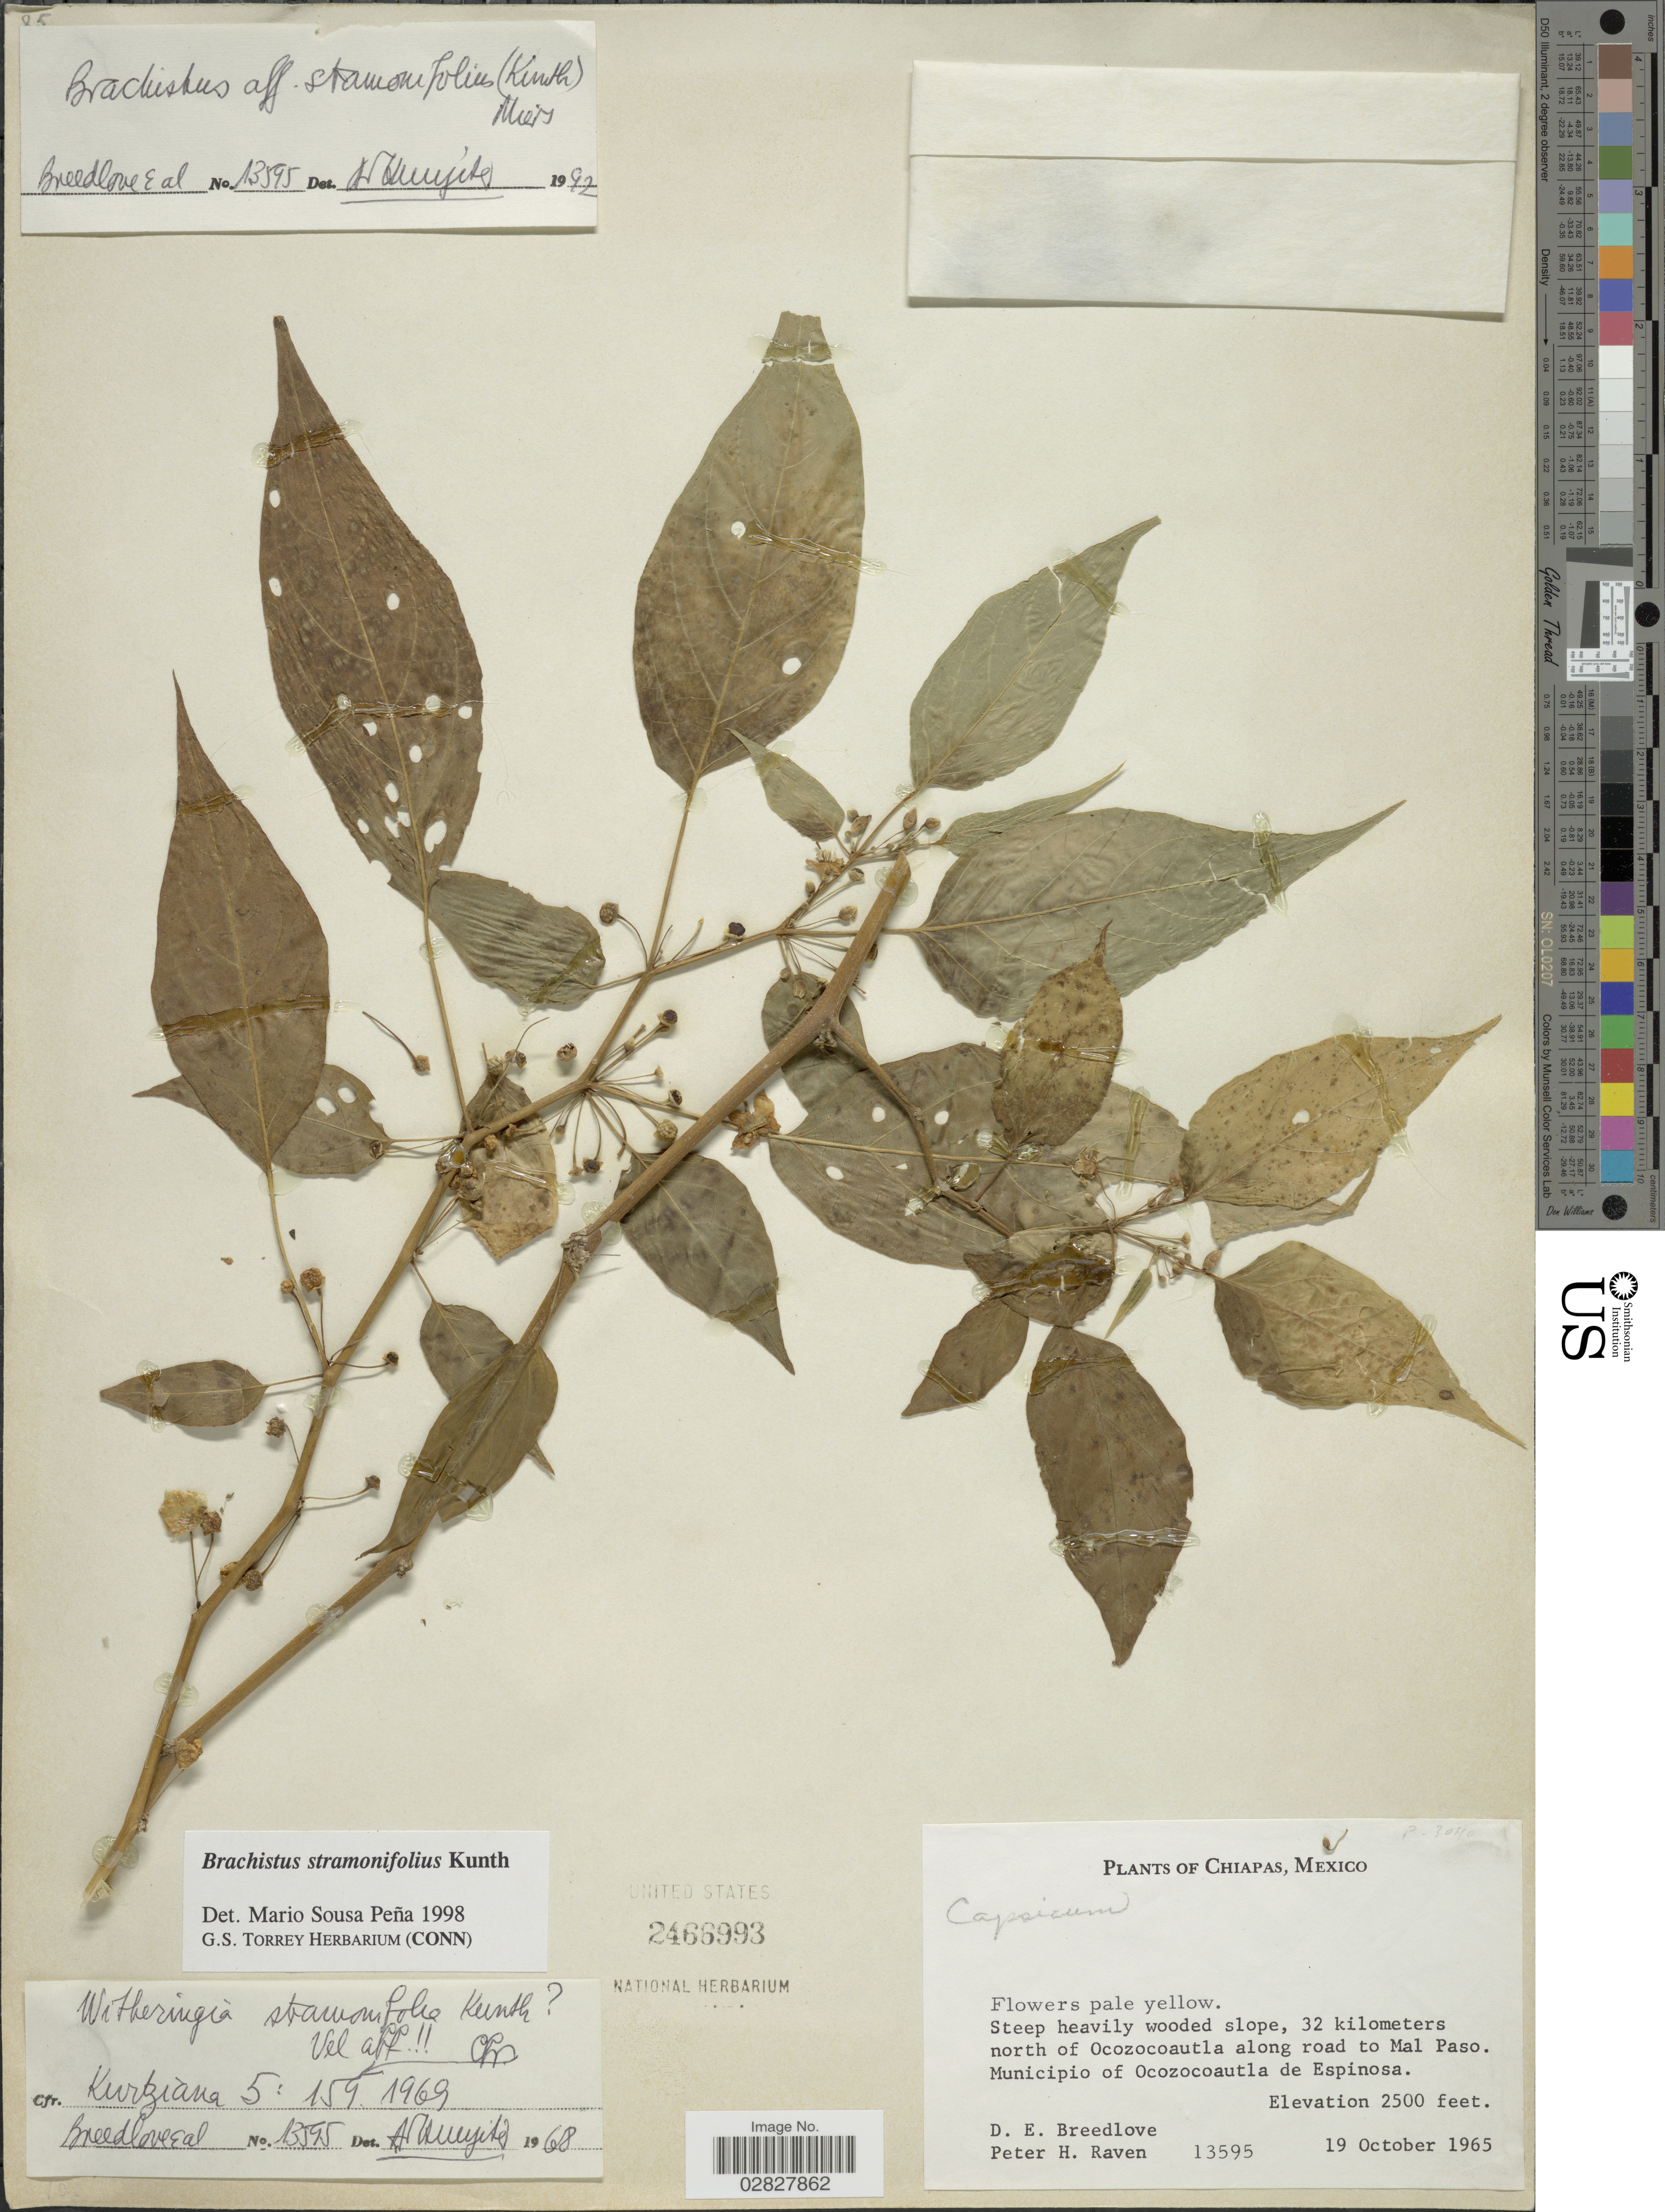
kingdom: Plantae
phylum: Tracheophyta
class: Magnoliopsida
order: Solanales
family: Solanaceae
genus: Brachistus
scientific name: Brachistus stramonifolius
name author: (Kunth) Miers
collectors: D. E. Breedlove & P. Raven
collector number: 13595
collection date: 1965-10-19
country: Mexico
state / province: Chiapas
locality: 32 kilometers north of Ocozocoautla along road to Mal Paso, Municipio of Ocozocoautla de Espinosa.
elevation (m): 762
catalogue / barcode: US 2466993